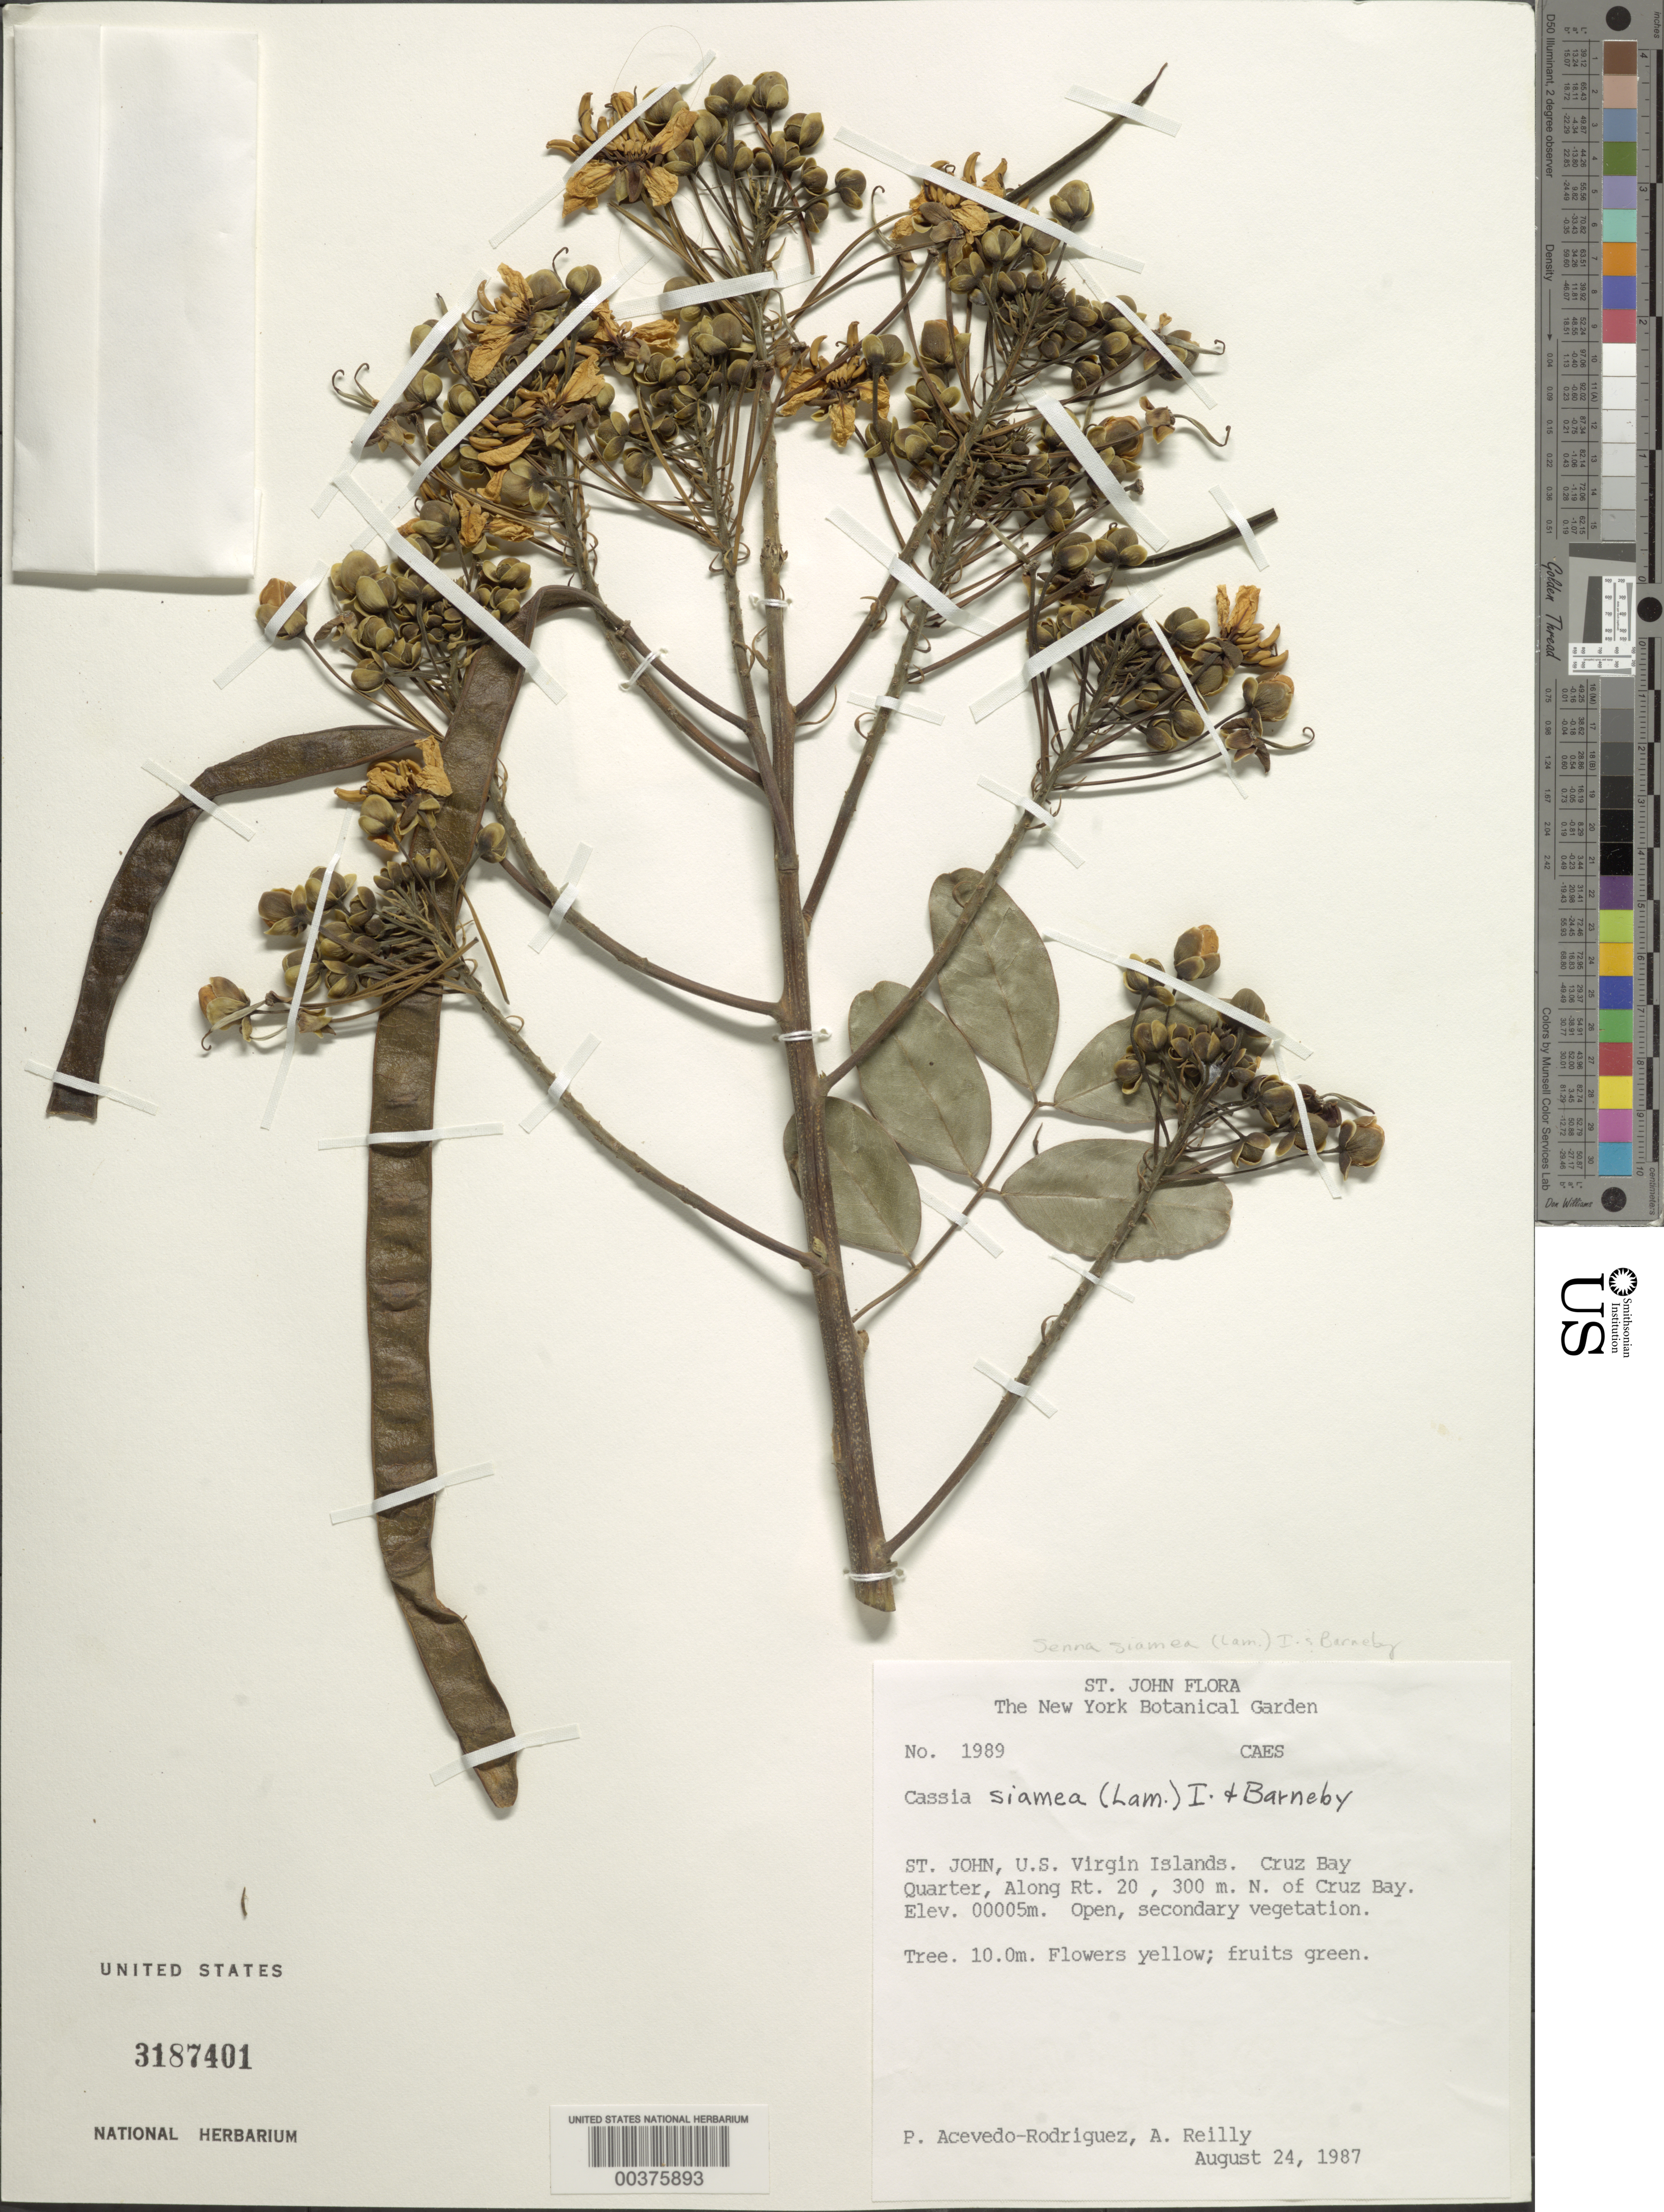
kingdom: Plantae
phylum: Tracheophyta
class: Magnoliopsida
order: Fabales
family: Fabaceae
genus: Senna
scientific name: Senna siamea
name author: (Lam.) H.S. Irwin & Barneby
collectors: P. Acevedo-Rodr. & A. Reilly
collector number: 1989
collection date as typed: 24 Aug 1987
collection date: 1987-08-24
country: U.S. Virgin Islands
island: St. John Island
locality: Cruz Bay Quarter, along rt. 20, 300m n of cruz bay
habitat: Open secondary vegetation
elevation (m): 5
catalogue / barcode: US 3187401